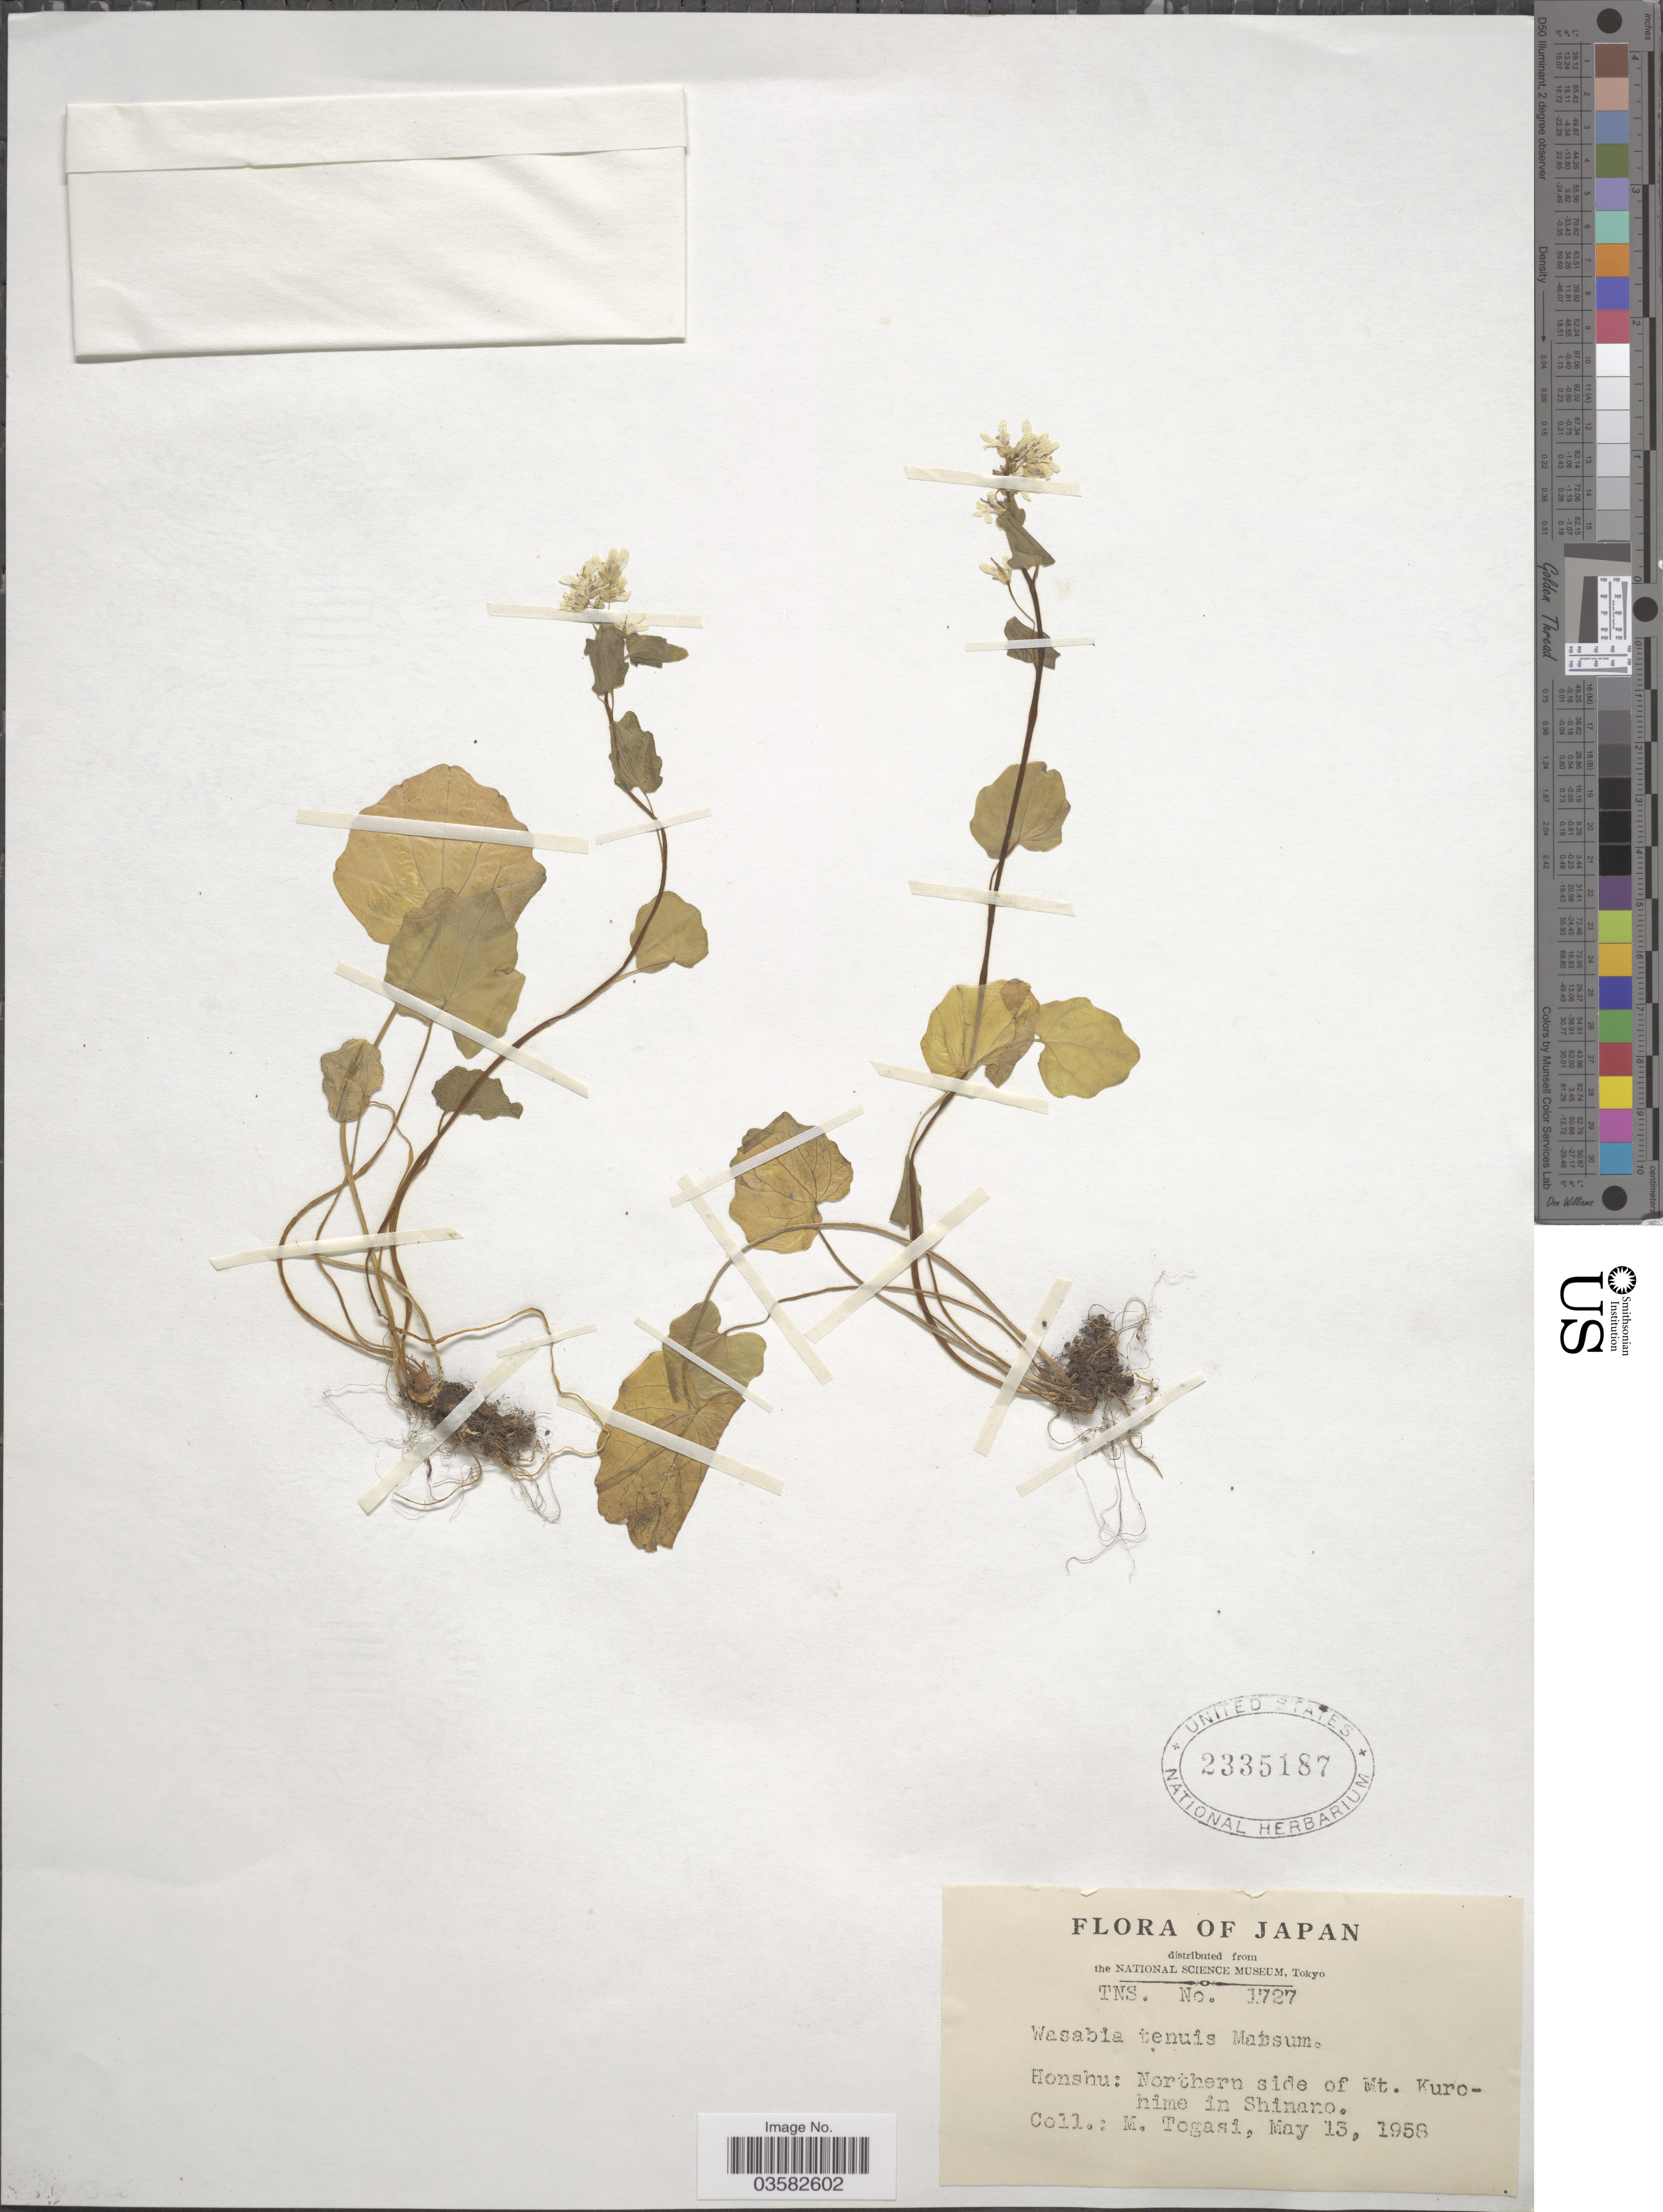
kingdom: Plantae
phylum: Tracheophyta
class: Magnoliopsida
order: Brassicales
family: Brassicaceae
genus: Eutrema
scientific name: Eutrema tenue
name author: (Miq.) Makino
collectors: M. Togashi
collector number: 1727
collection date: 1958-05-13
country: Japan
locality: Honshu: Northern side of Mt. Kurohime in Shinaro.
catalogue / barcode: US 2335187